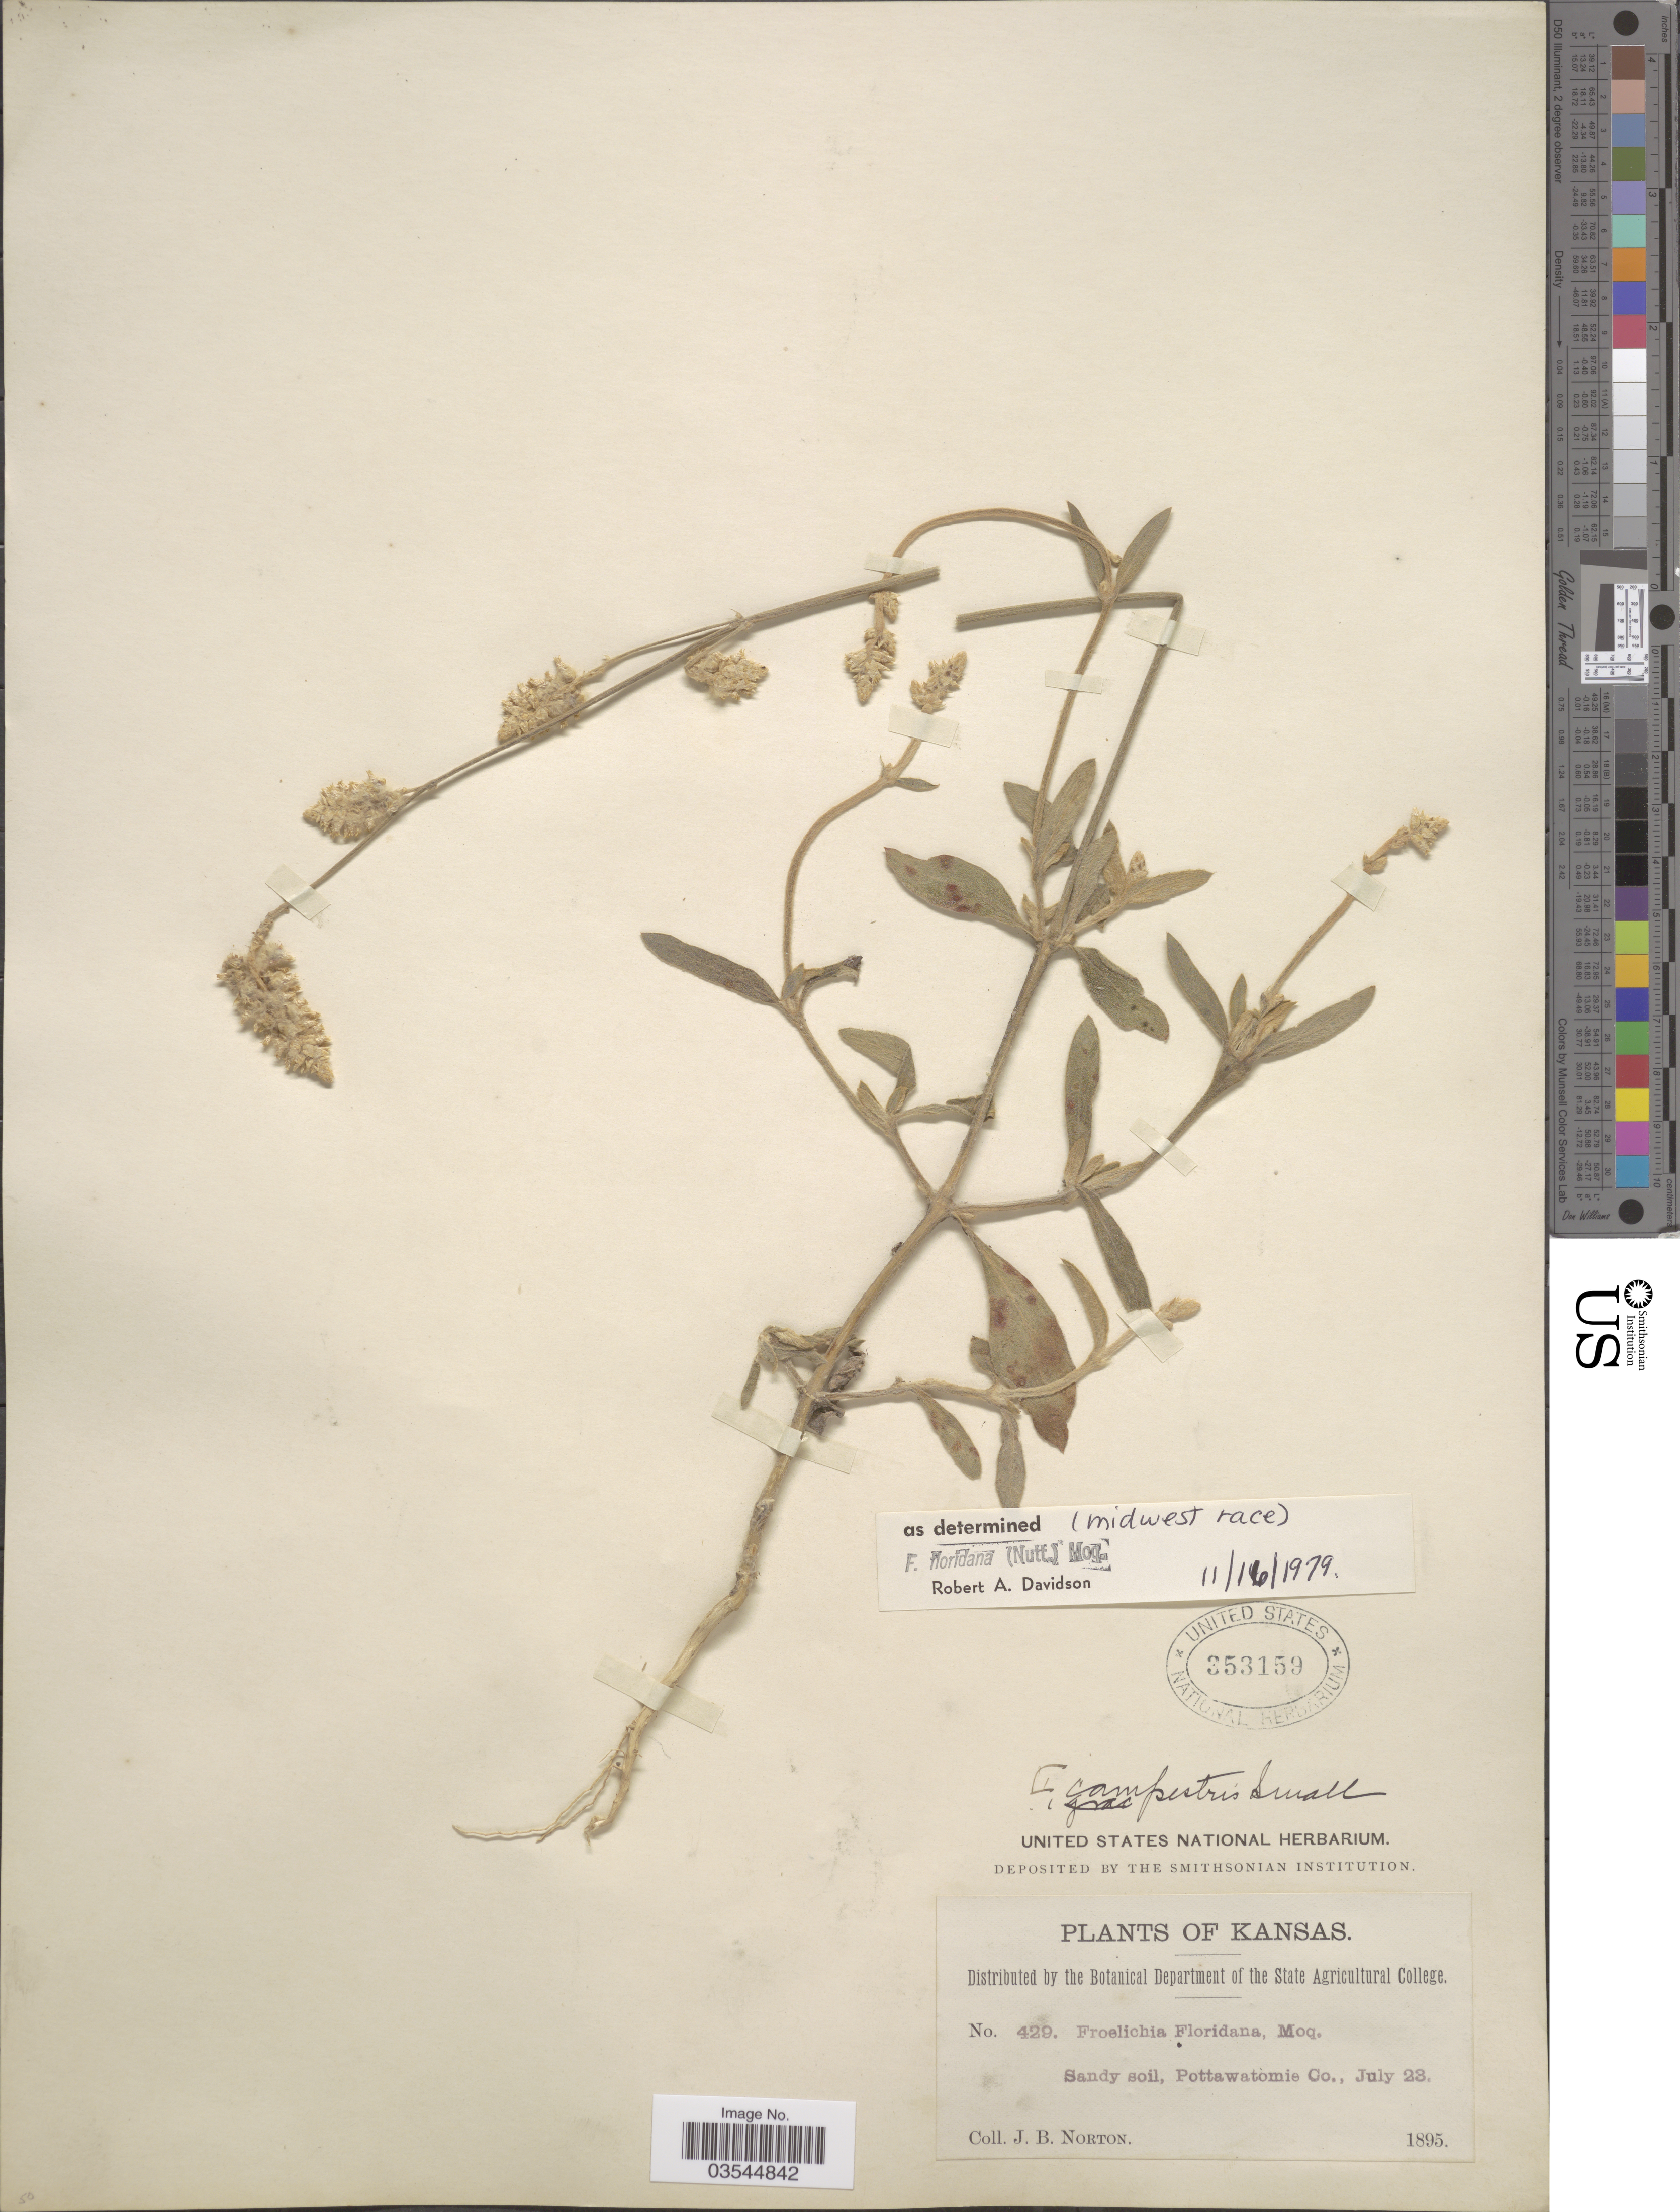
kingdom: Plantae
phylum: Tracheophyta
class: Magnoliopsida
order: Caryophyllales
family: Amaranthaceae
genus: Froelichia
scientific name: Froelichia floridana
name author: (Nutt.) Moq.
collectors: J. B. Norton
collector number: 429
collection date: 1895-07-23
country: United States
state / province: Kansas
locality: Pottawatomie Co.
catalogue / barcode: US 353159